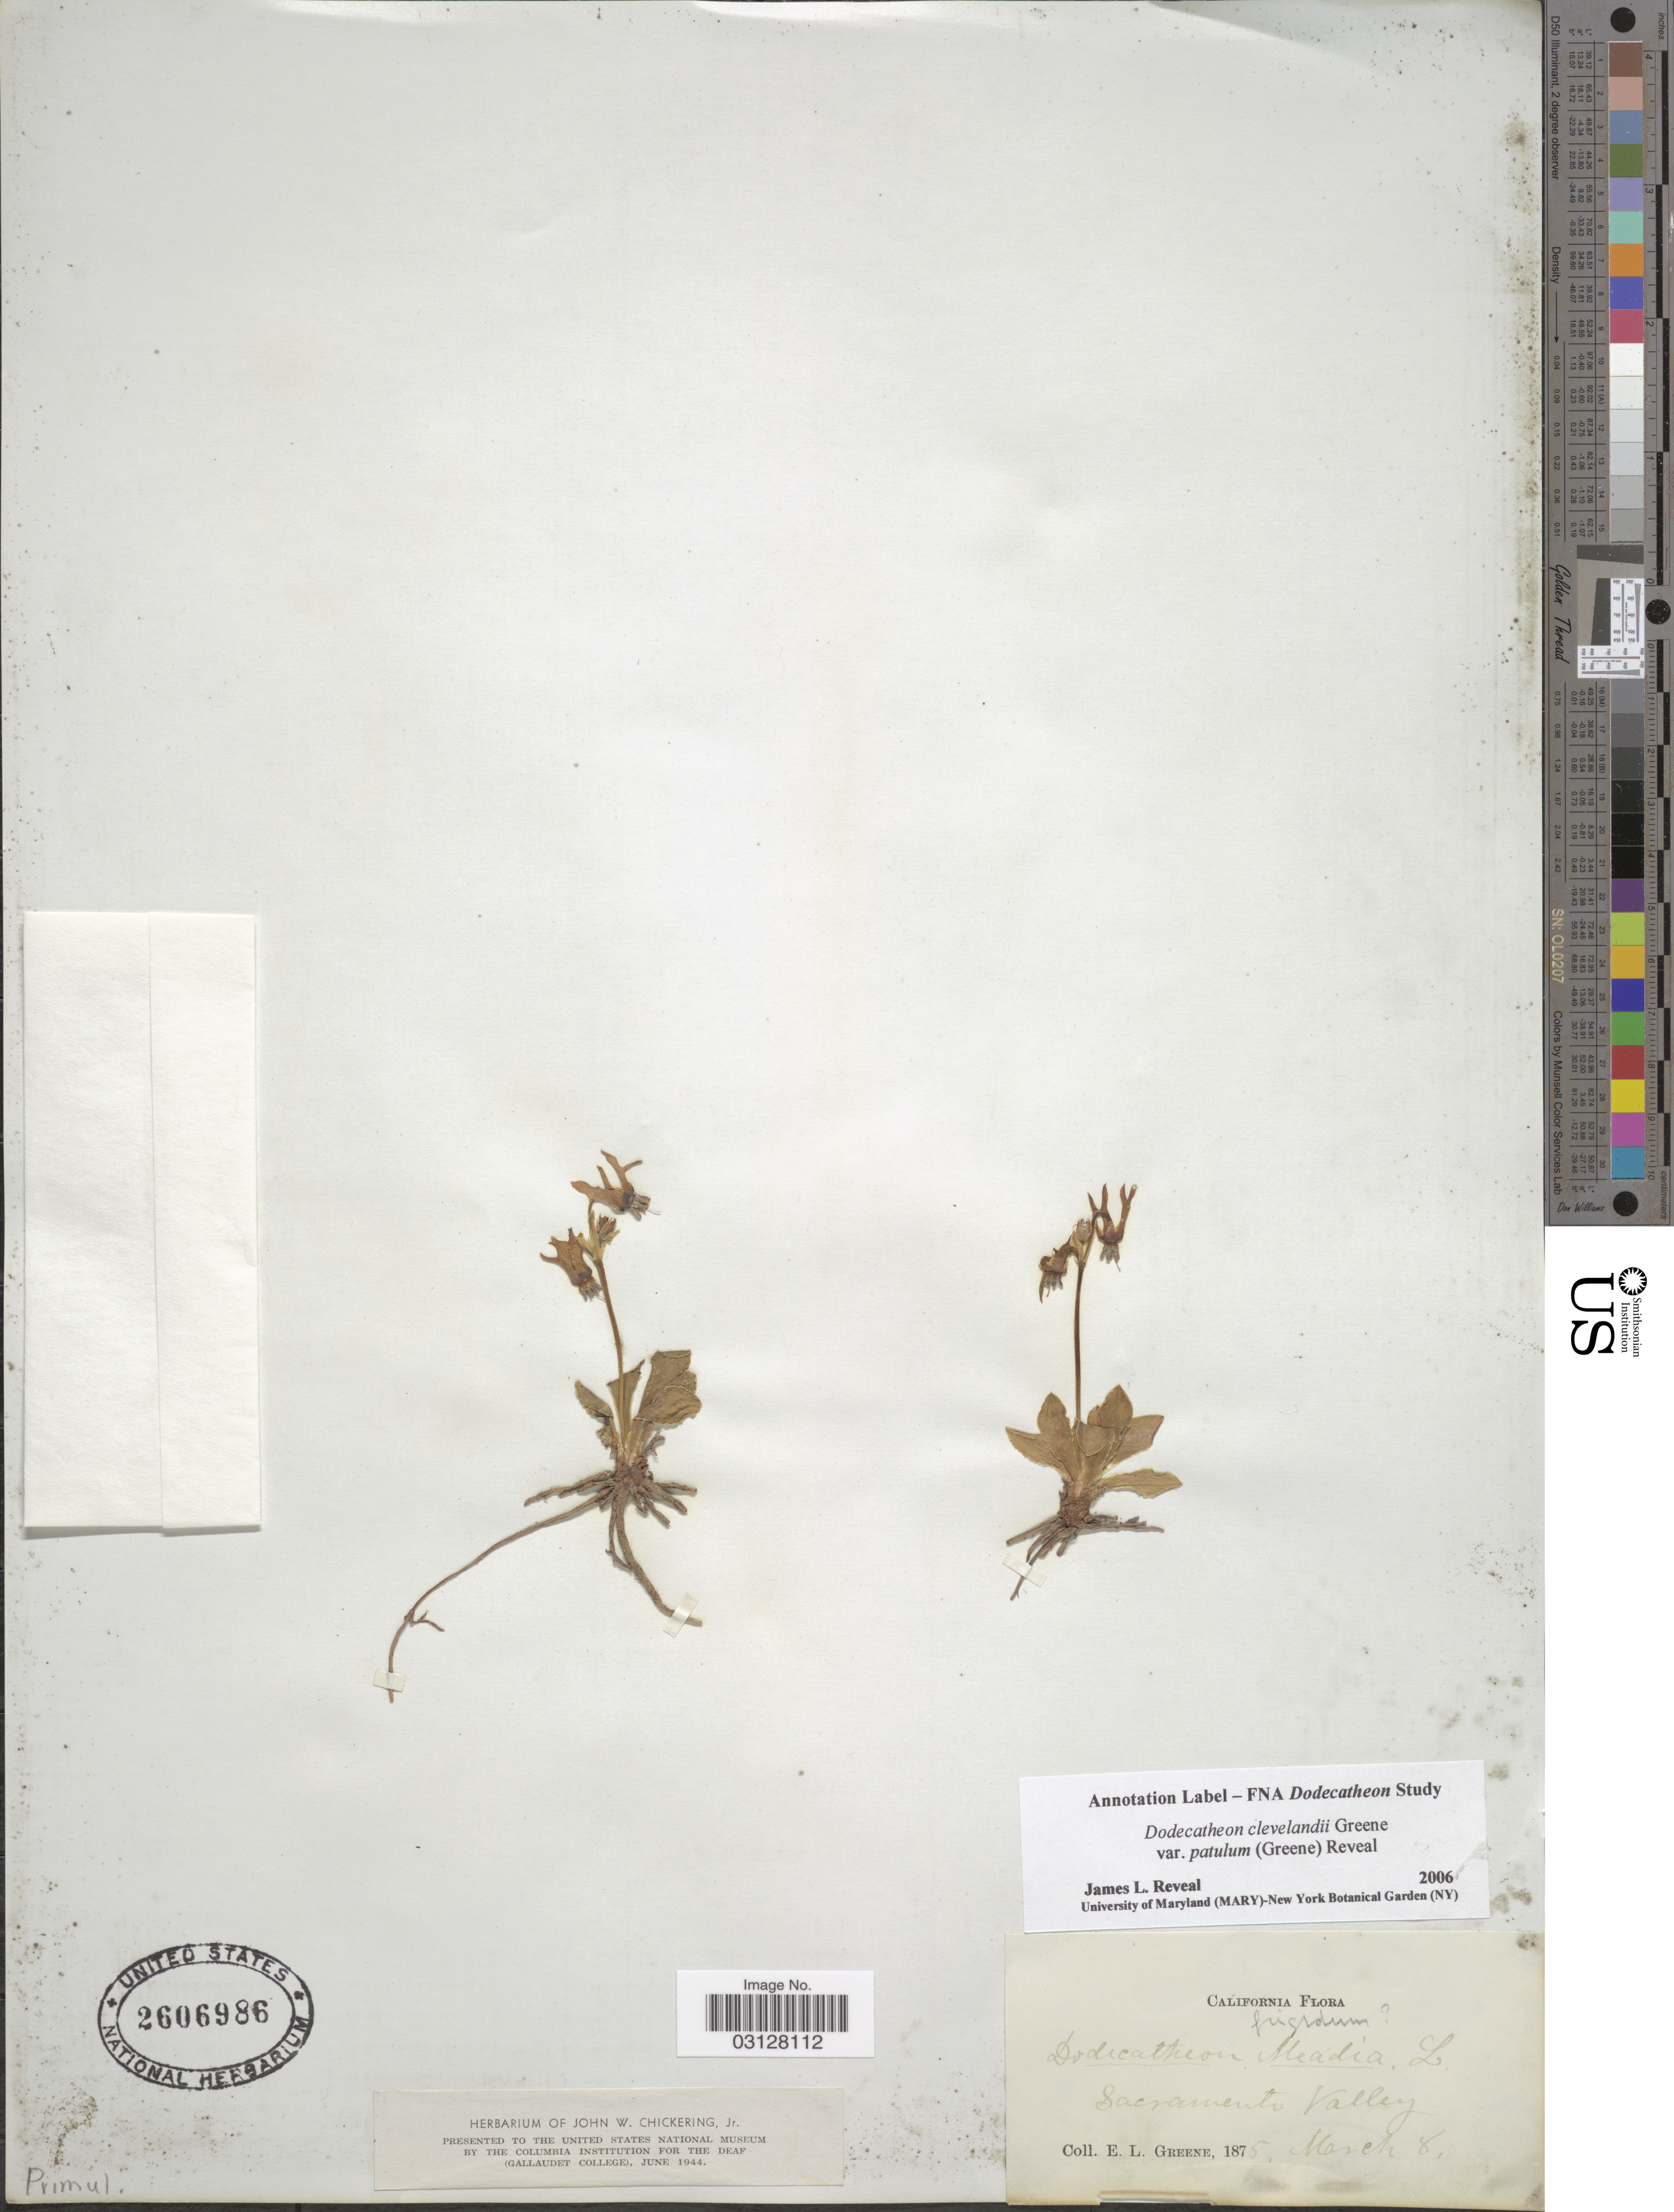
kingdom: Plantae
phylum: Tracheophyta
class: Magnoliopsida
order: Ericales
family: Primulaceae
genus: Dodecatheon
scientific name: Dodecatheon clevelandii var. patulum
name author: (Kuntze) Reveal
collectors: E. L. Greene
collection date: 1875-05-08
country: United States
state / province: California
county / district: Sacramento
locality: Sacramento Valley.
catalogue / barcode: US 2606986